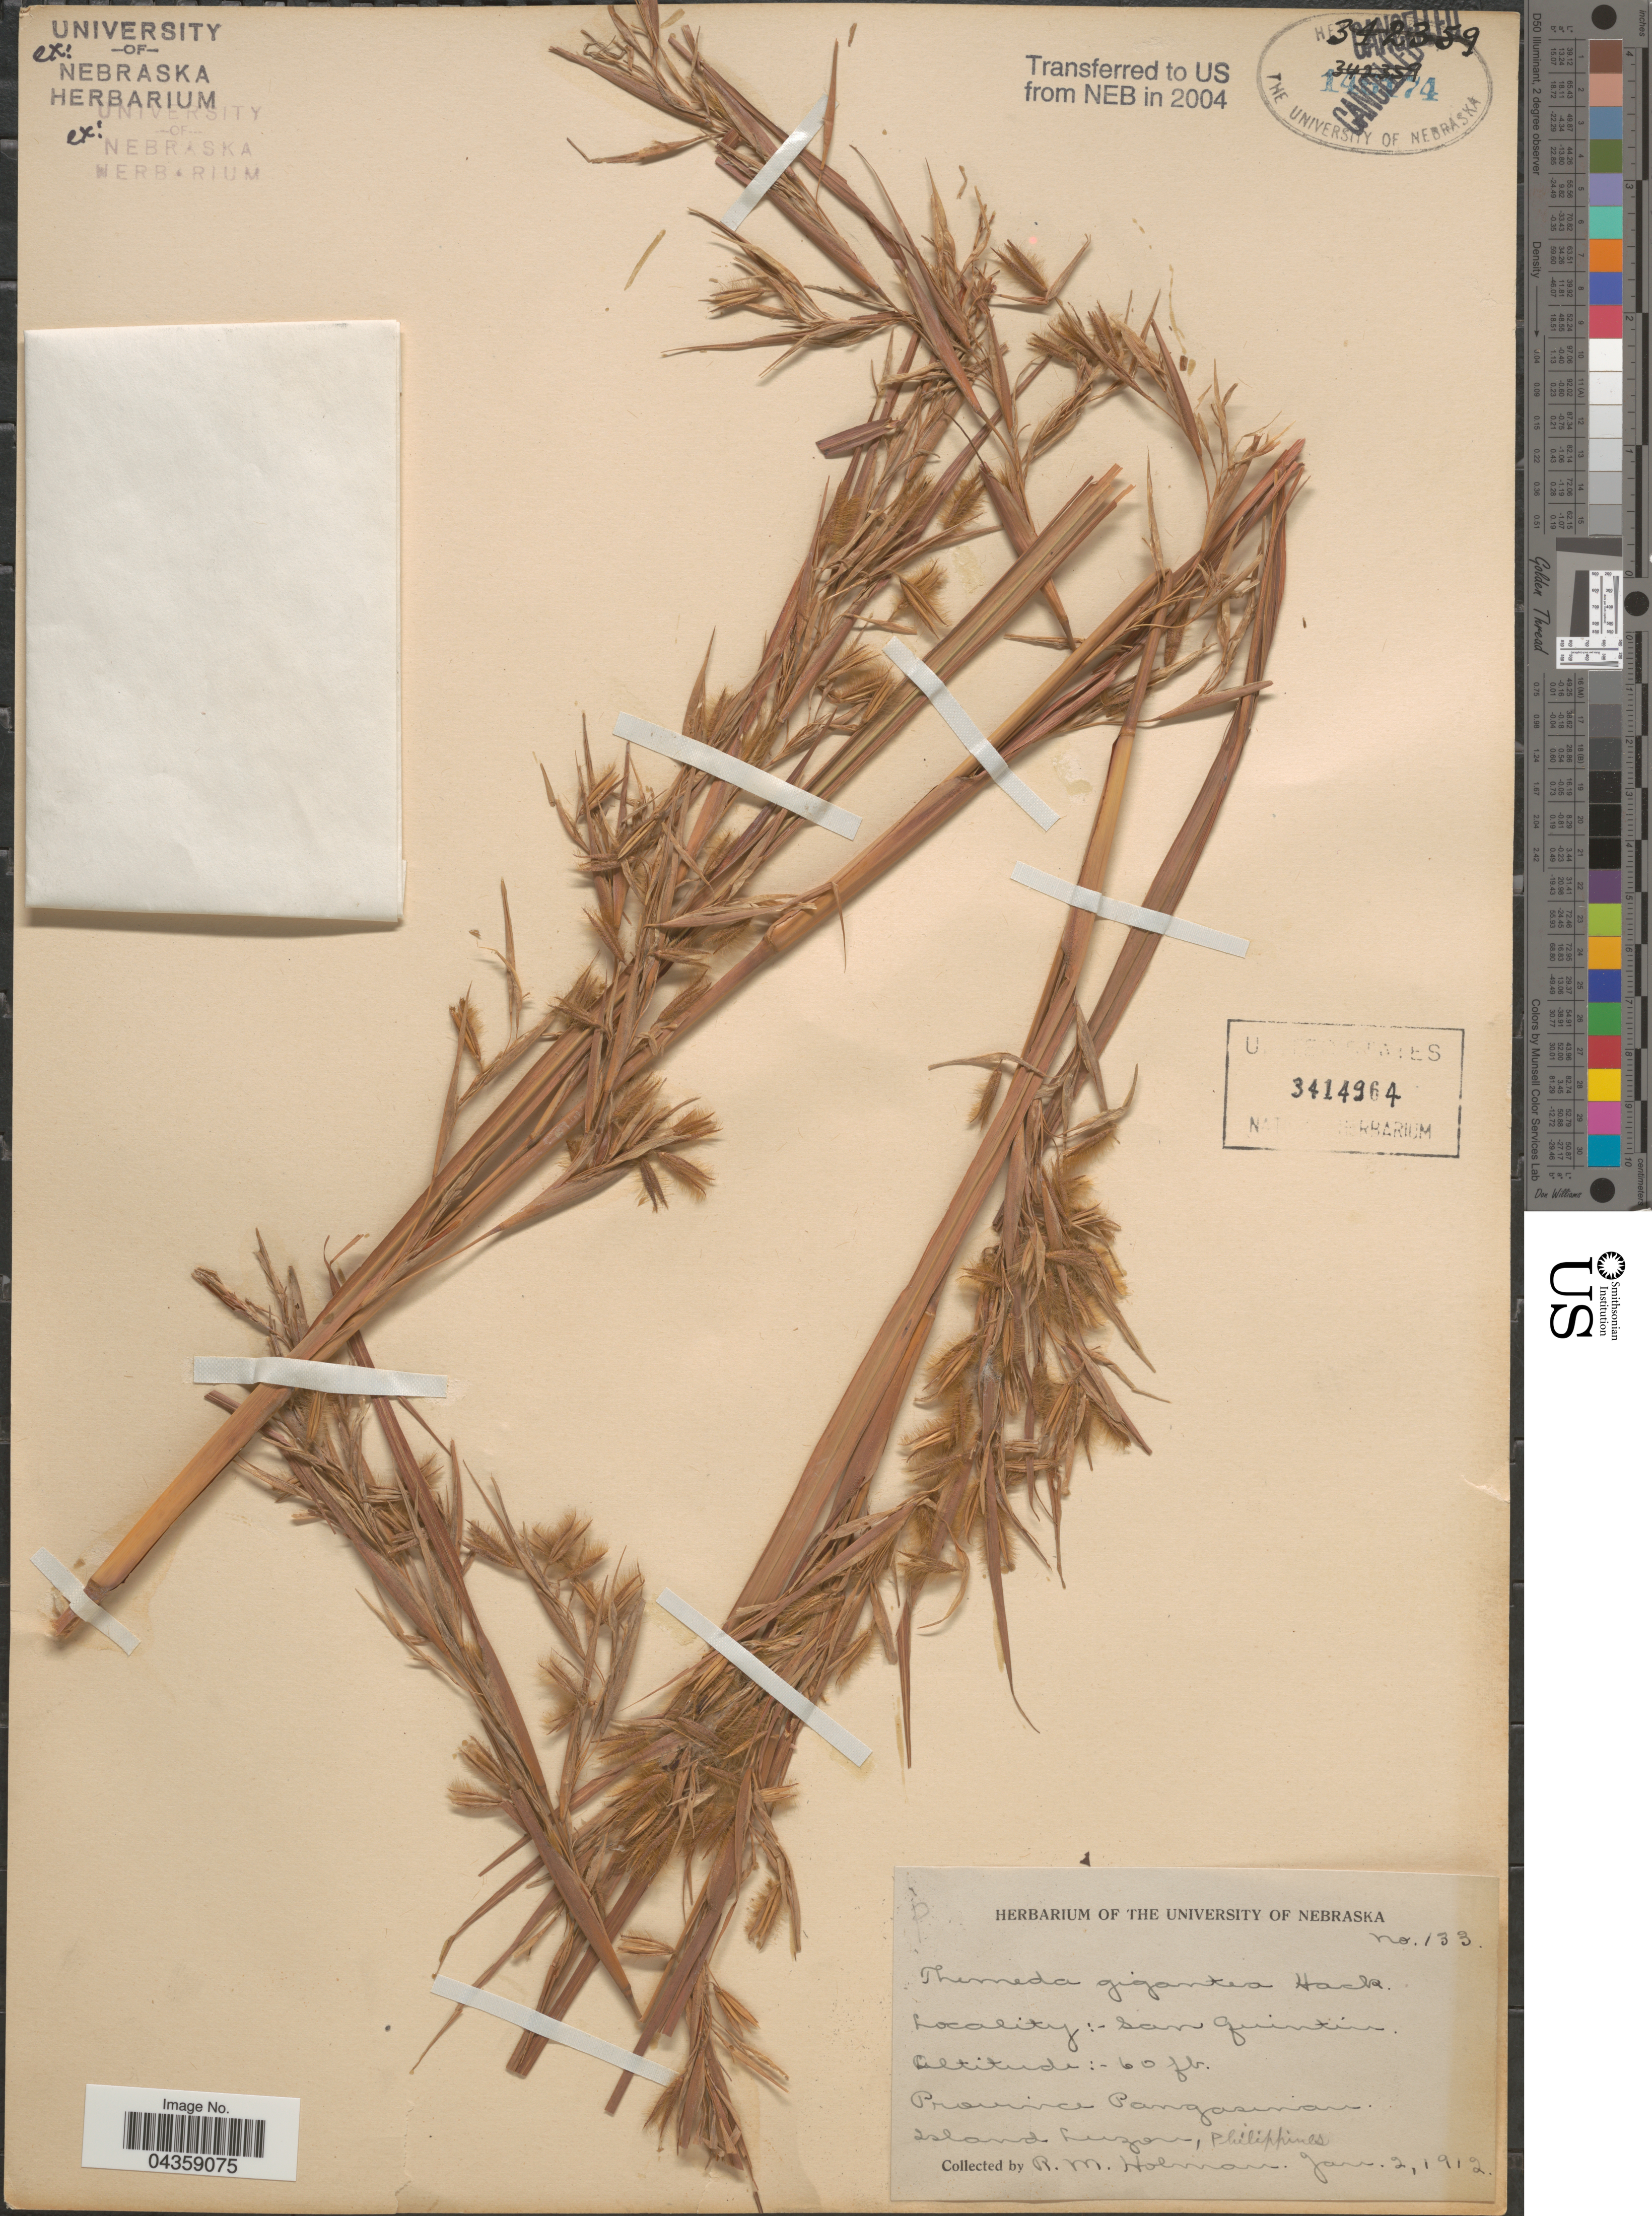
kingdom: Plantae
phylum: Tracheophyta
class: Liliopsida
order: Poales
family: Poaceae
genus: Themeda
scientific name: Themeda gigantea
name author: Hack.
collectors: R. Holman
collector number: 133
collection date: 1912-01-02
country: Philippines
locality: San Quintin. Province Pangasinan. Island Luzon.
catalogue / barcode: US 3414964